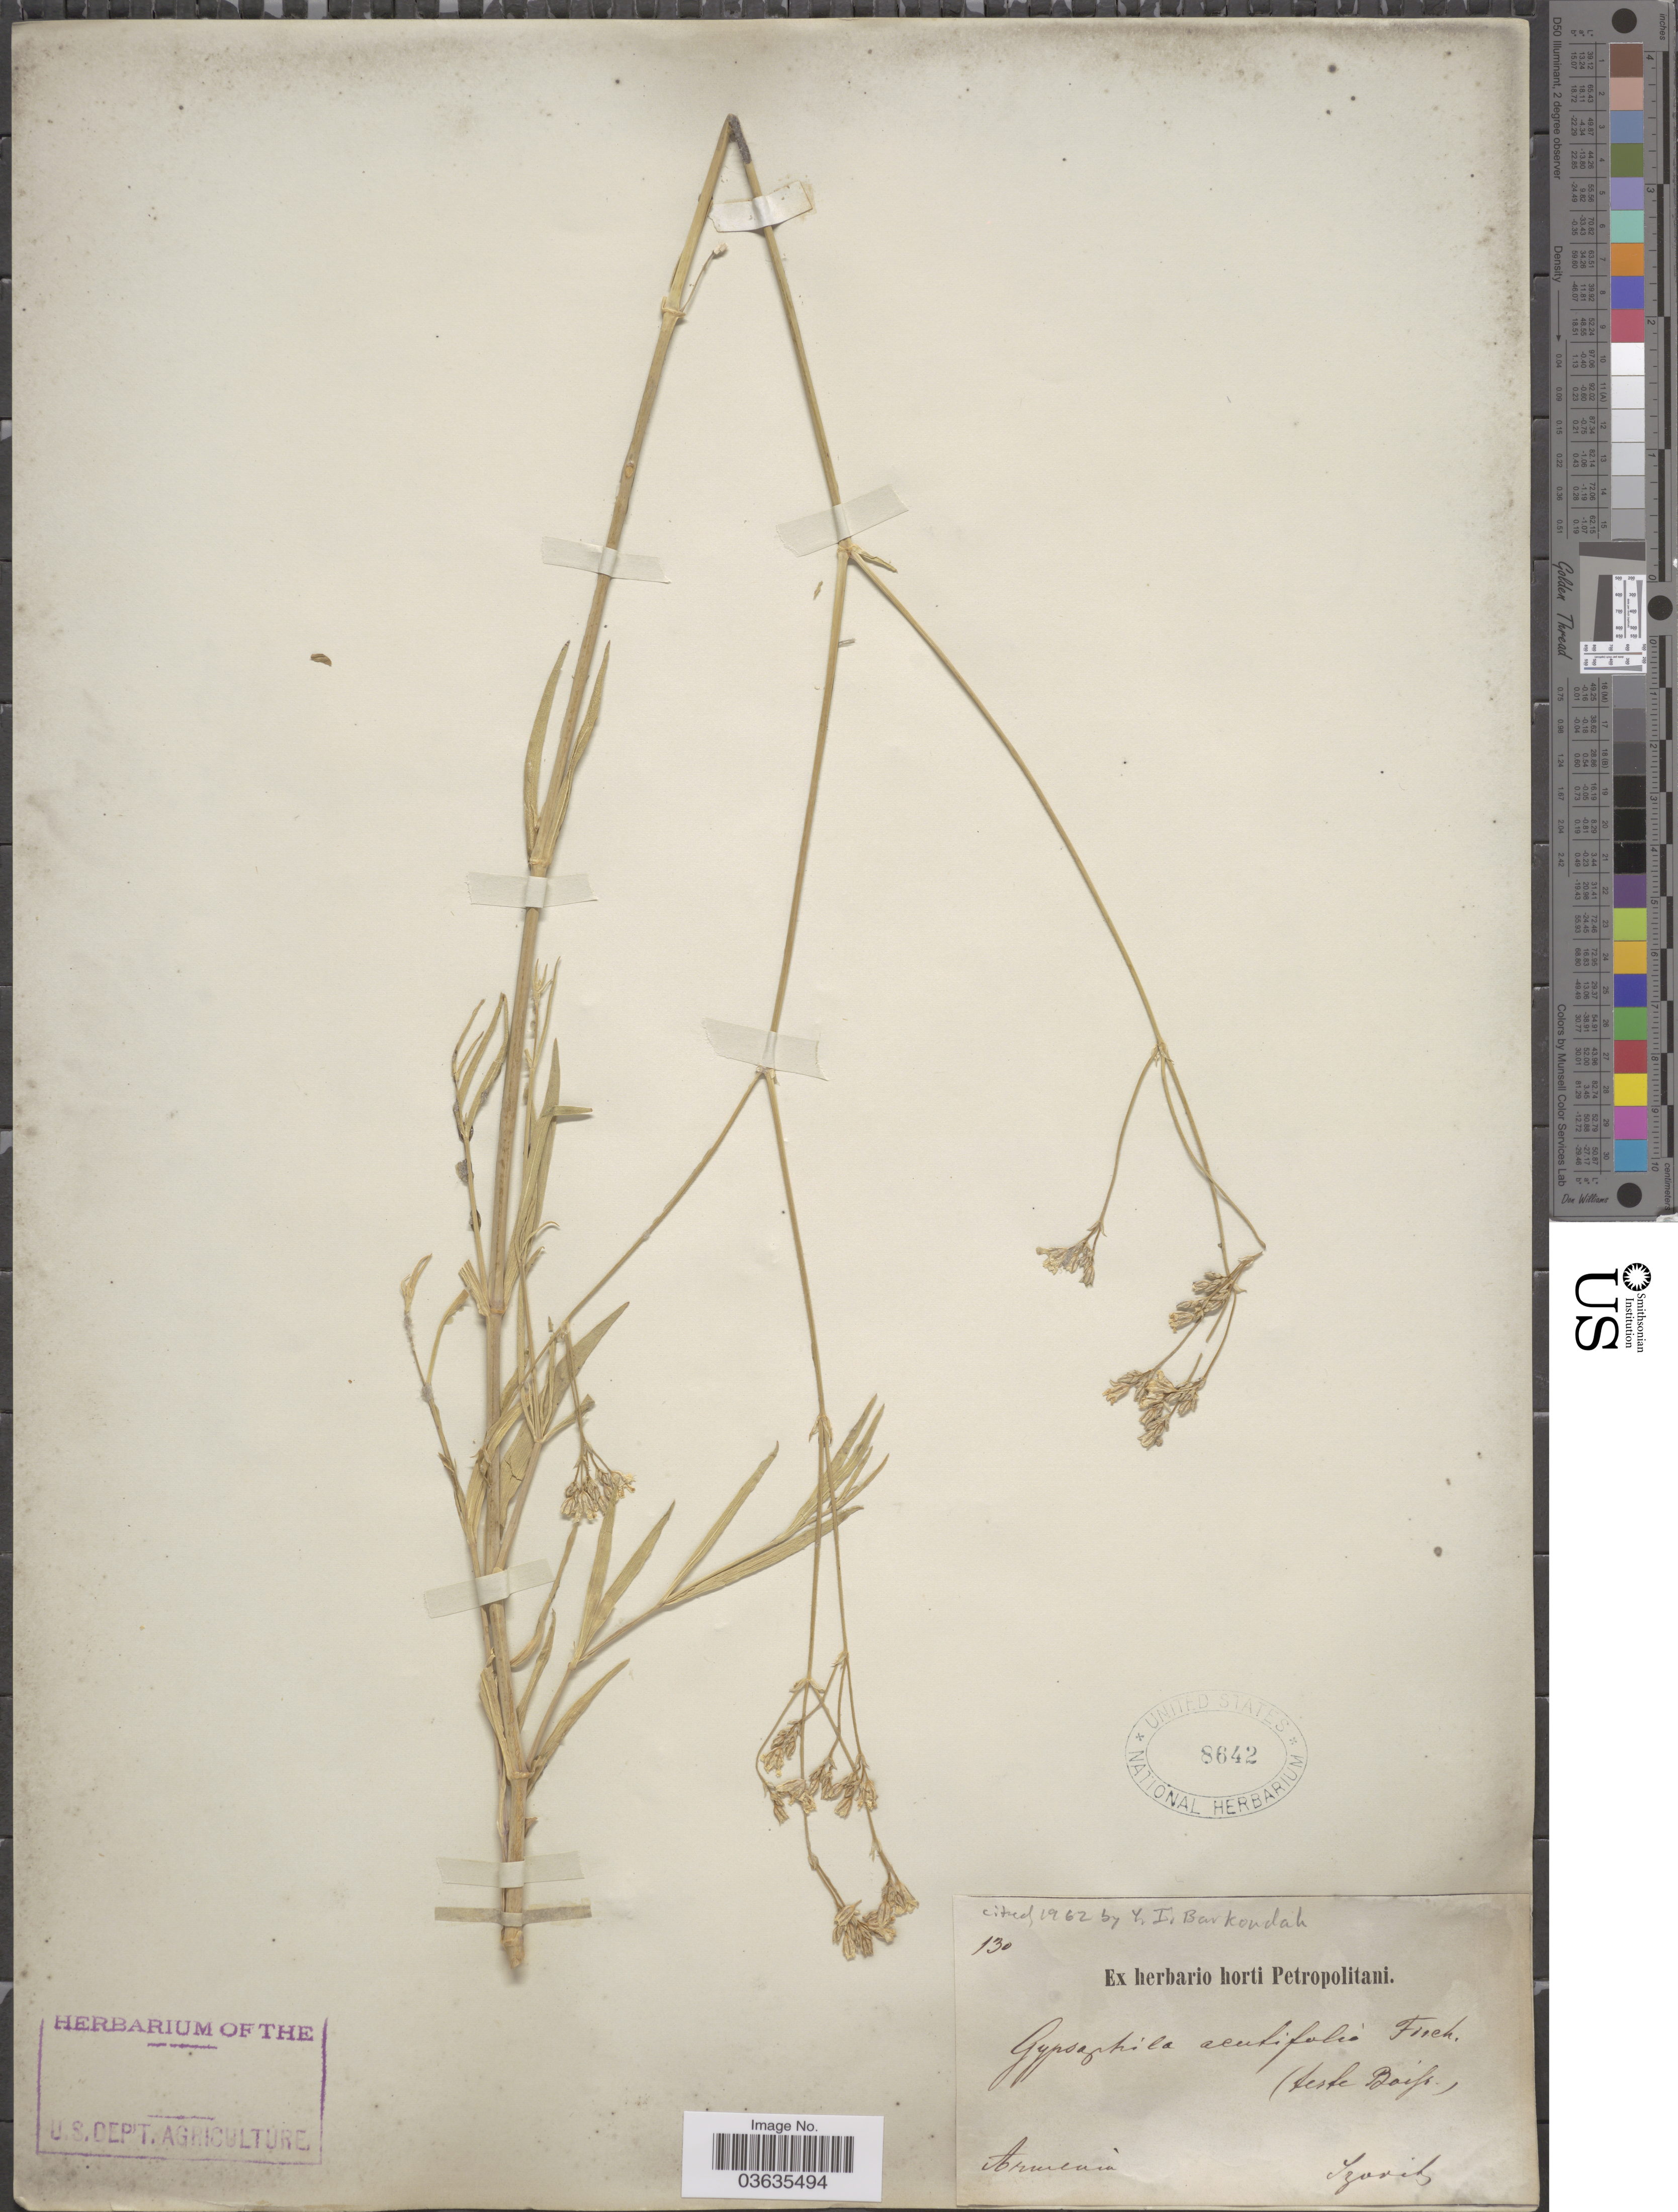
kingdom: Plantae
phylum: Tracheophyta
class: Magnoliopsida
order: Caryophyllales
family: Caryophyllaceae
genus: Gypsophila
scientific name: Gypsophila acutifolia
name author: Steven ex Spreng.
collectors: Szovits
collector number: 130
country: Armenia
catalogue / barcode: US 8642